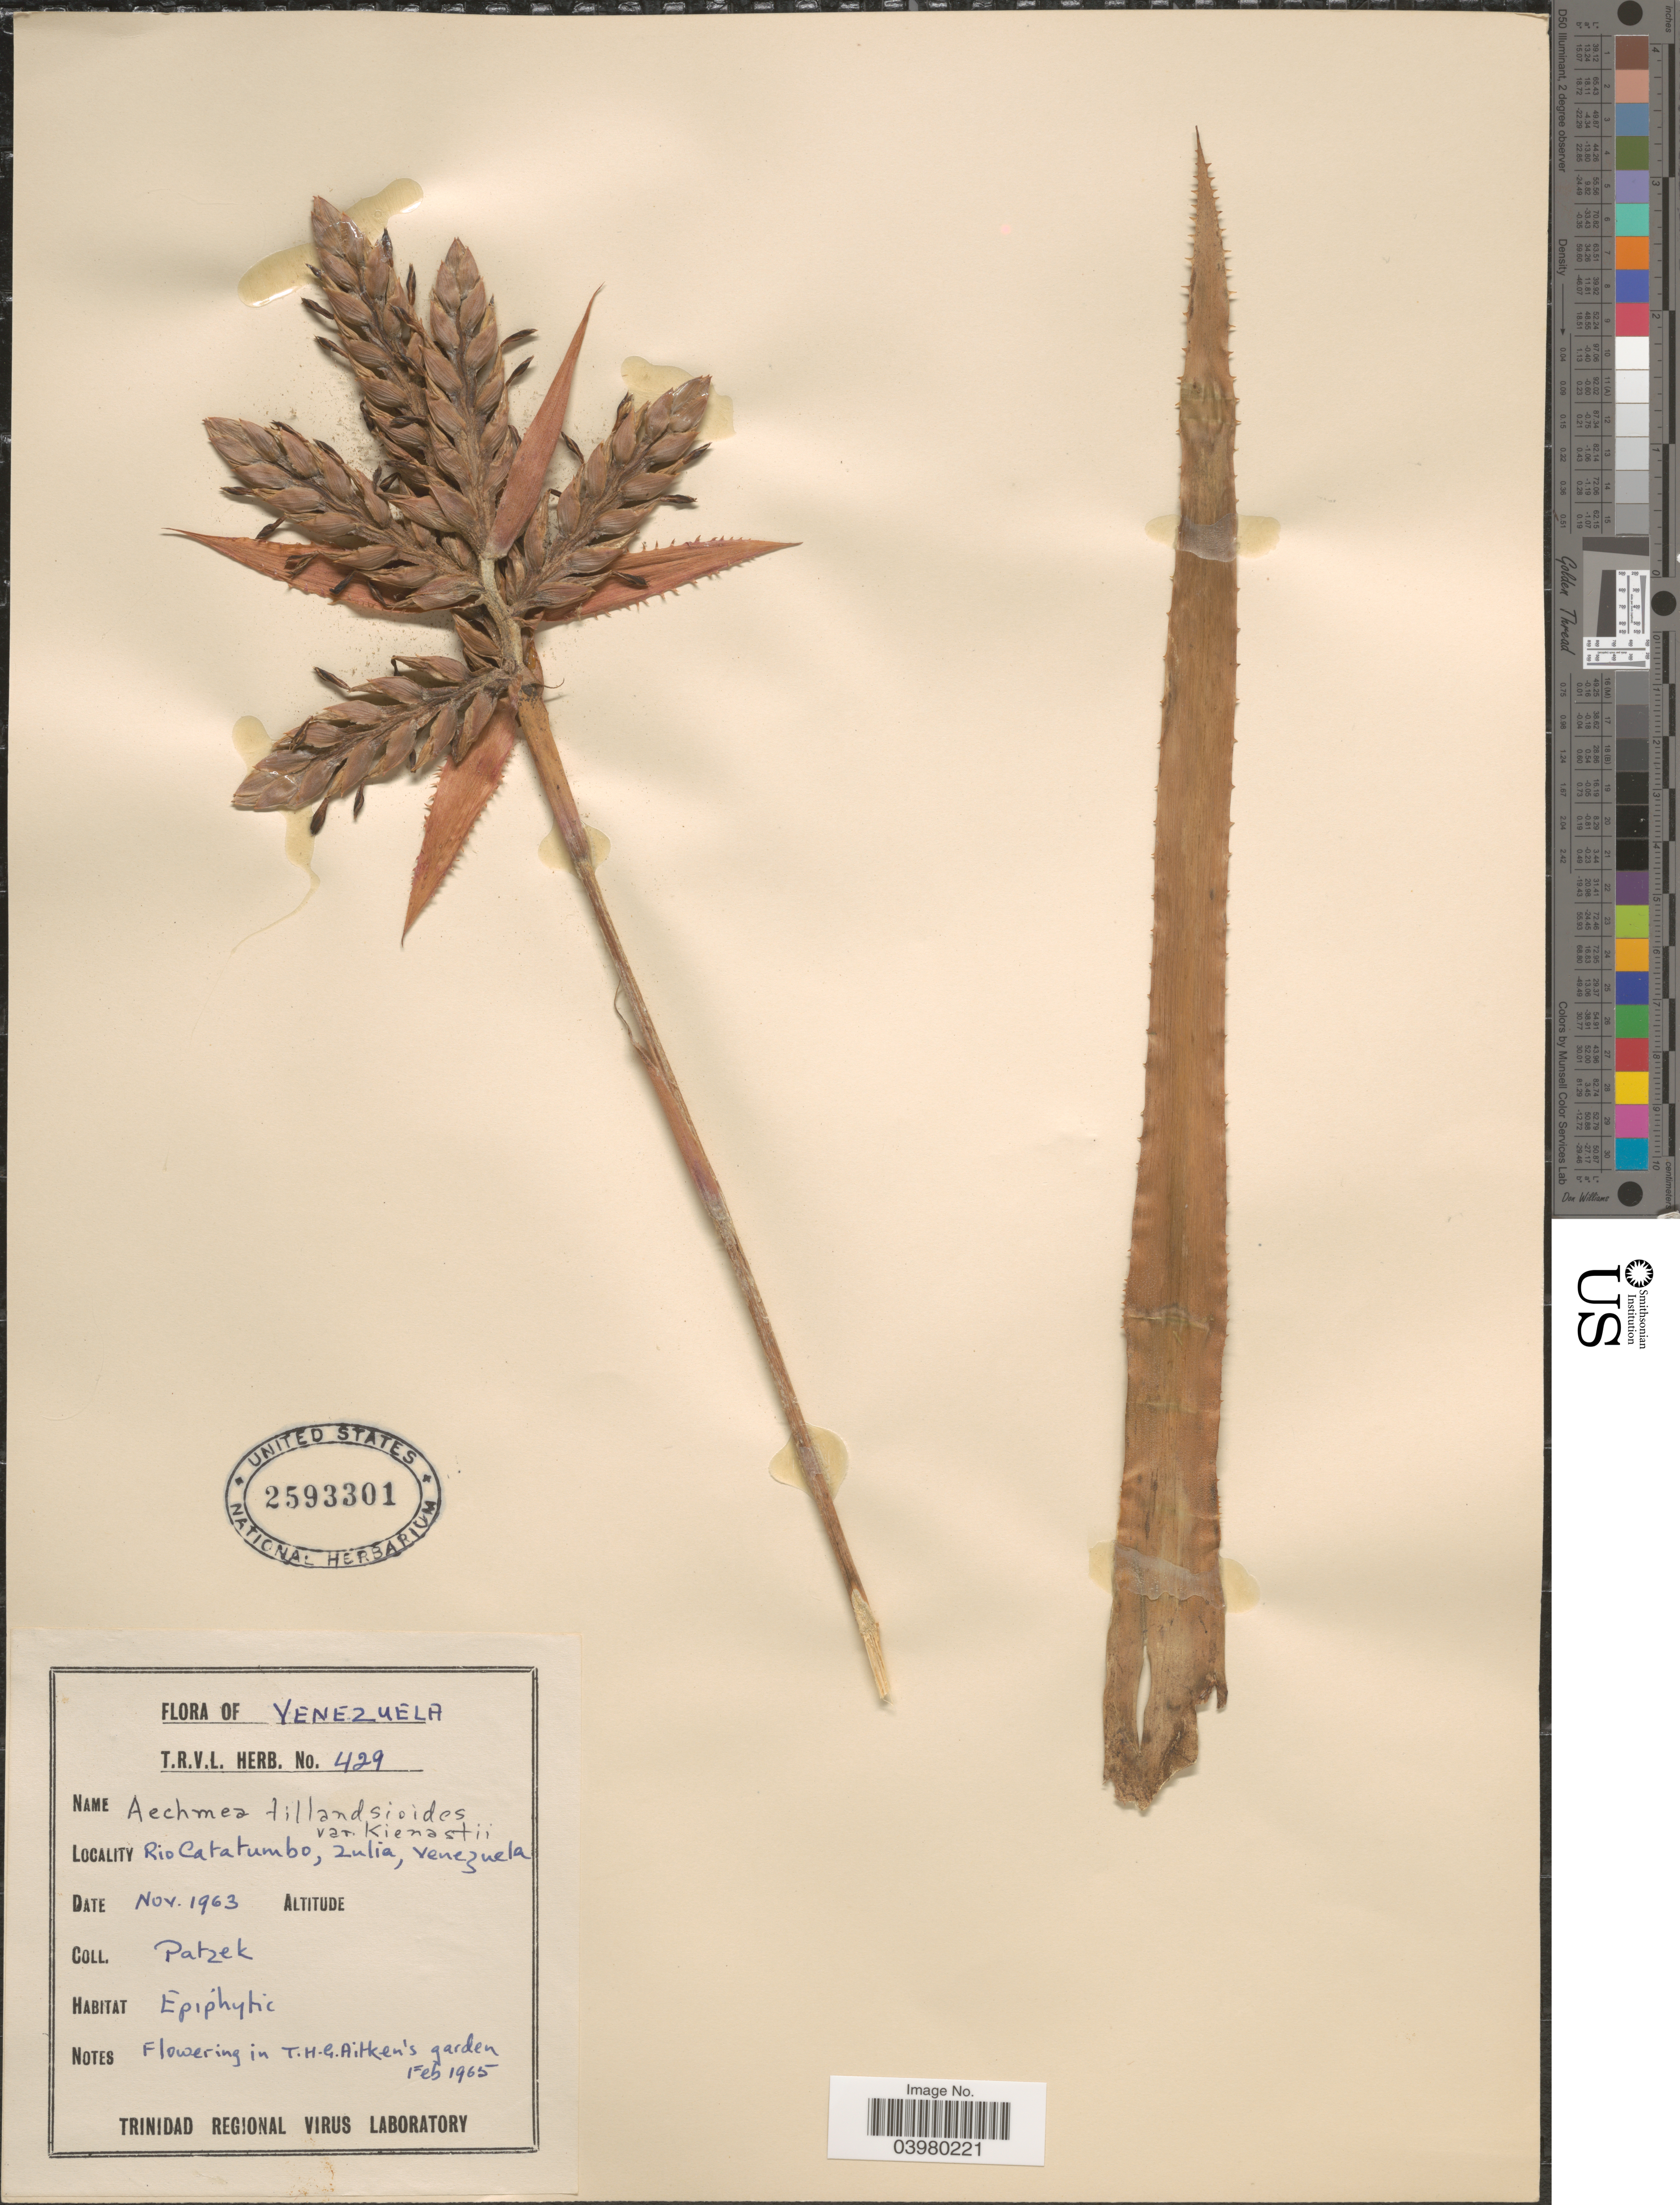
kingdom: Plantae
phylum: Tracheophyta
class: Liliopsida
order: Poales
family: Bromeliaceae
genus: Aechmea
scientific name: Aechmea tillandsioides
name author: (Mart. ex Schult. & Schult. f.) Baker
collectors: Patzek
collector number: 429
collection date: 1963-11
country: Venezuela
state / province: Zulia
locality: Rio Catatumbo.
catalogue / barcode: US 2593301